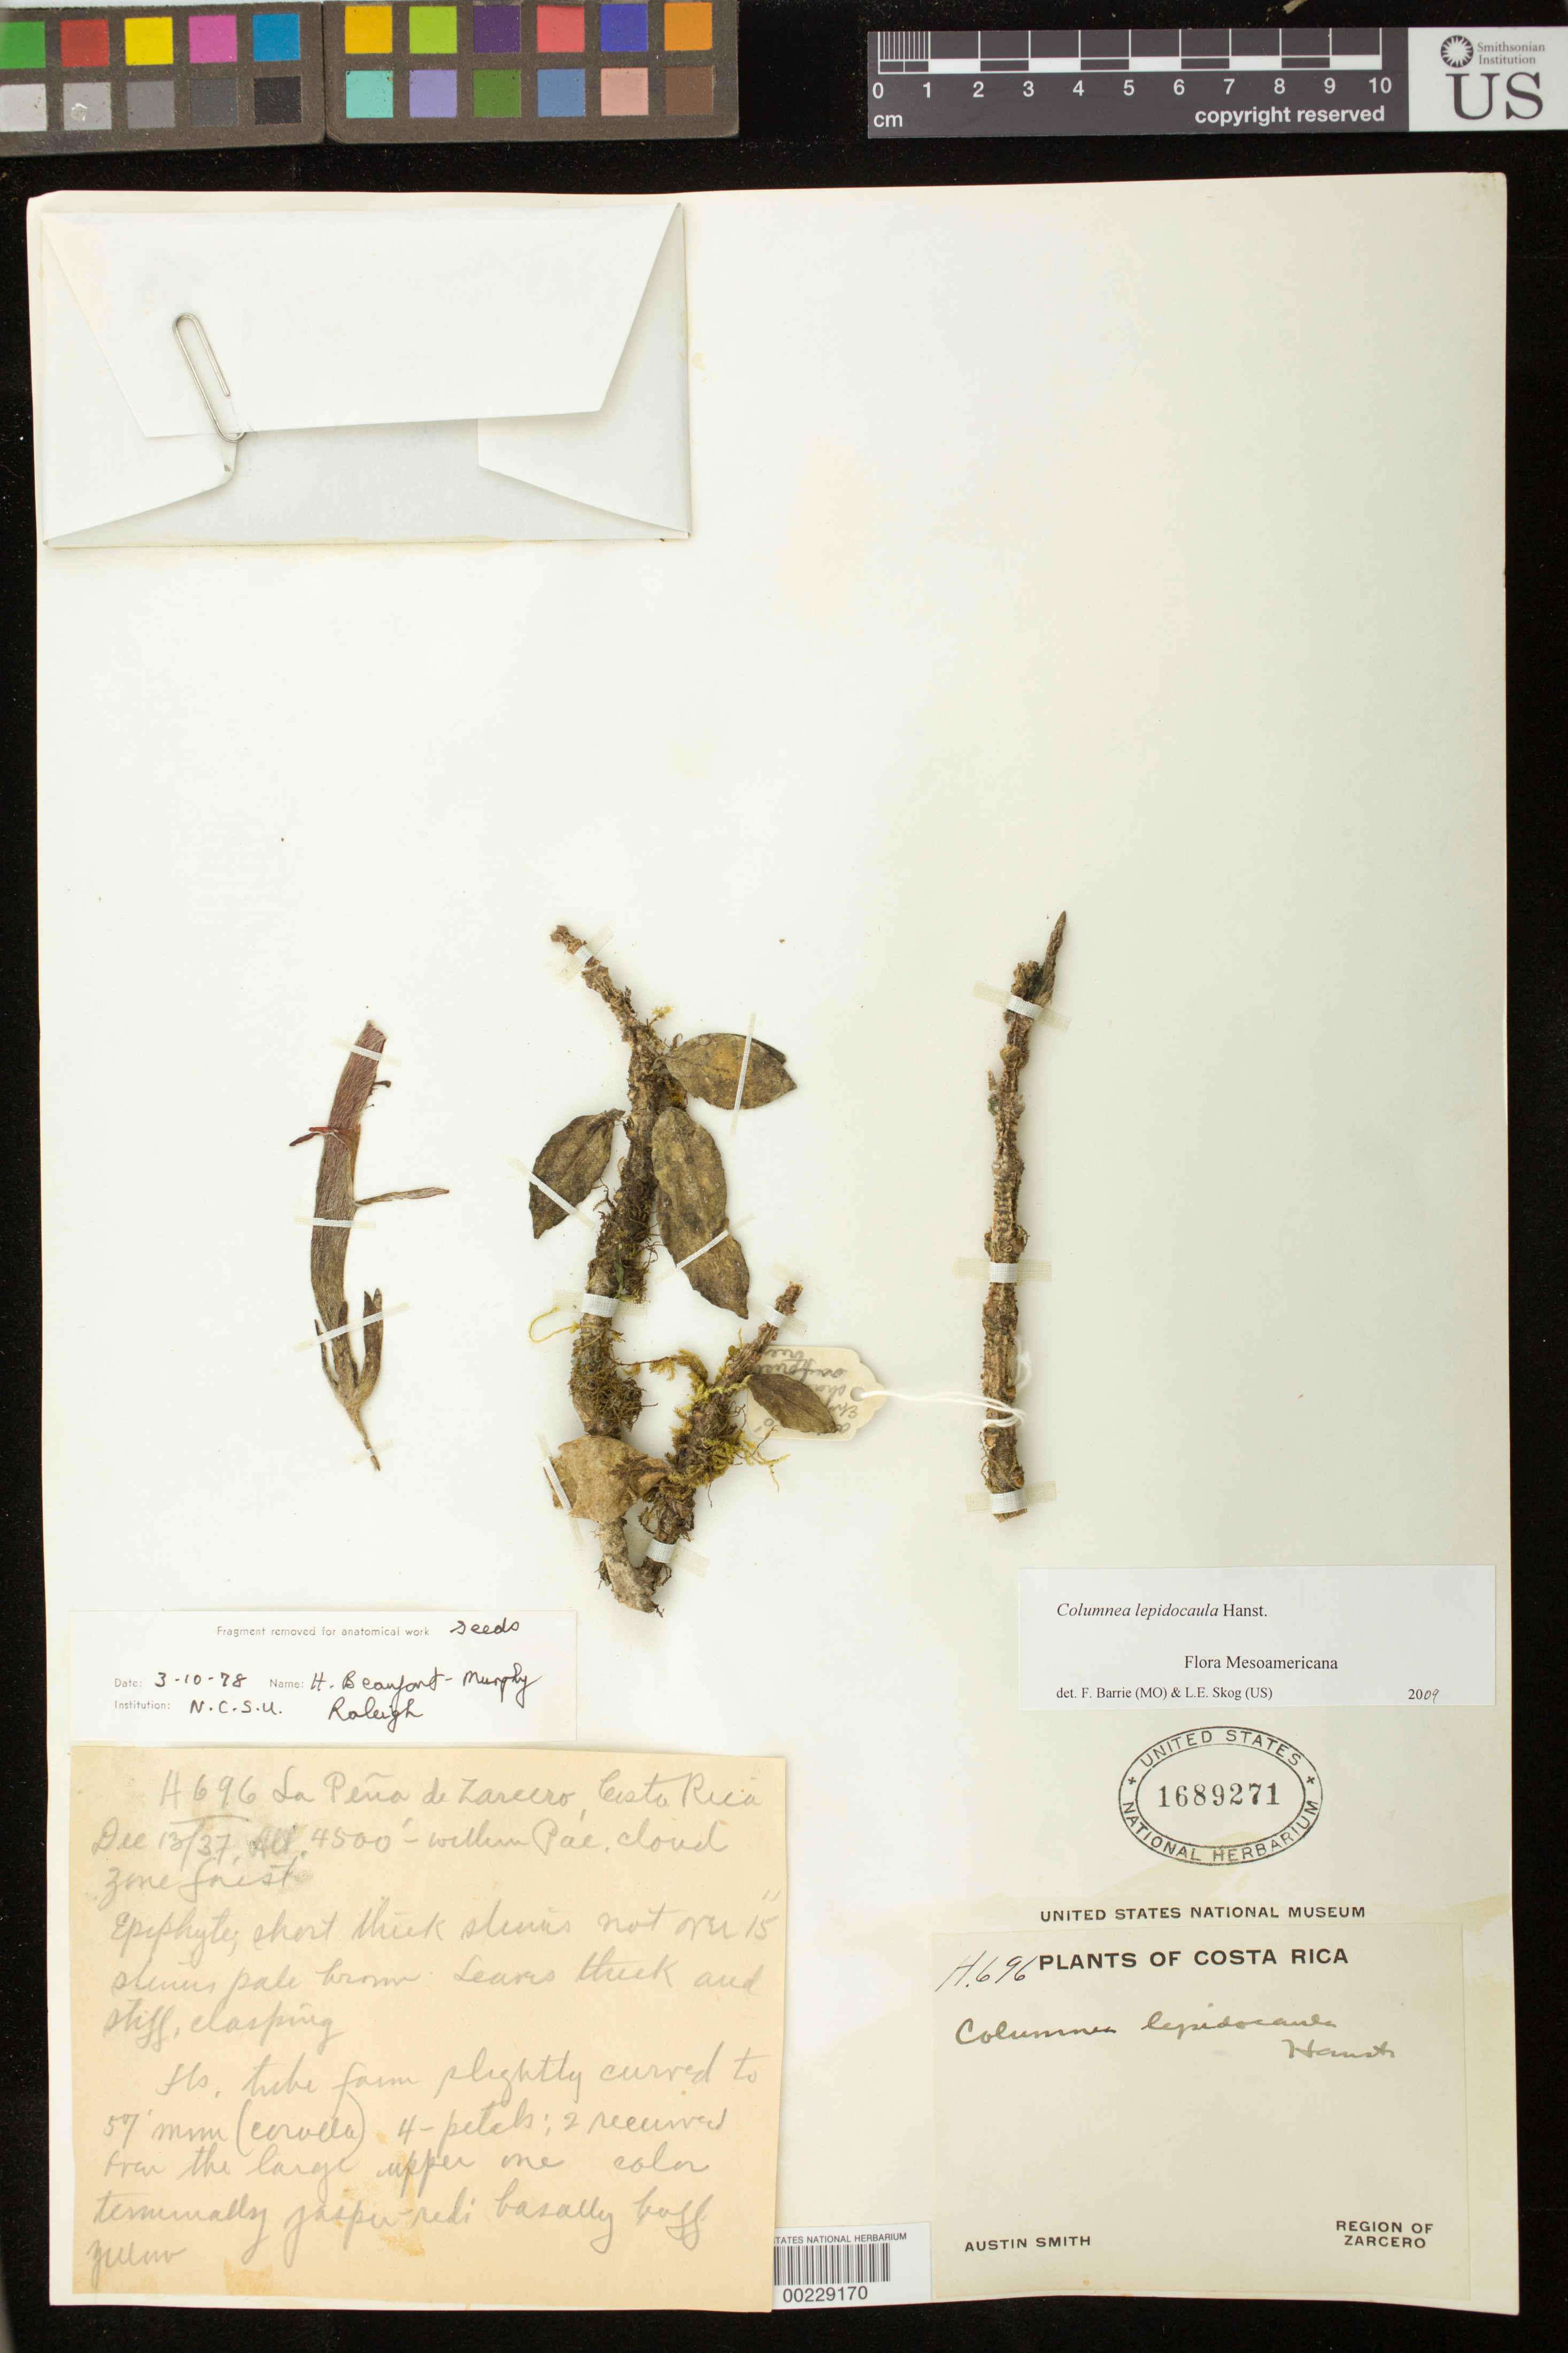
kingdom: Plantae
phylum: Tracheophyta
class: Magnoliopsida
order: Lamiales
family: Gesneriaceae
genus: Columnea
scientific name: Columnea lepidocaula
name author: Hanst.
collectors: Aust P. Smith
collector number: H 696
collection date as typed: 13 Dec 1937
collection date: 1937-12-13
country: Costa Rica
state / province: Alajuela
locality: Region of Zarcero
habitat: Within Pac cloud zone forest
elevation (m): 1372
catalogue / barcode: US 1689271